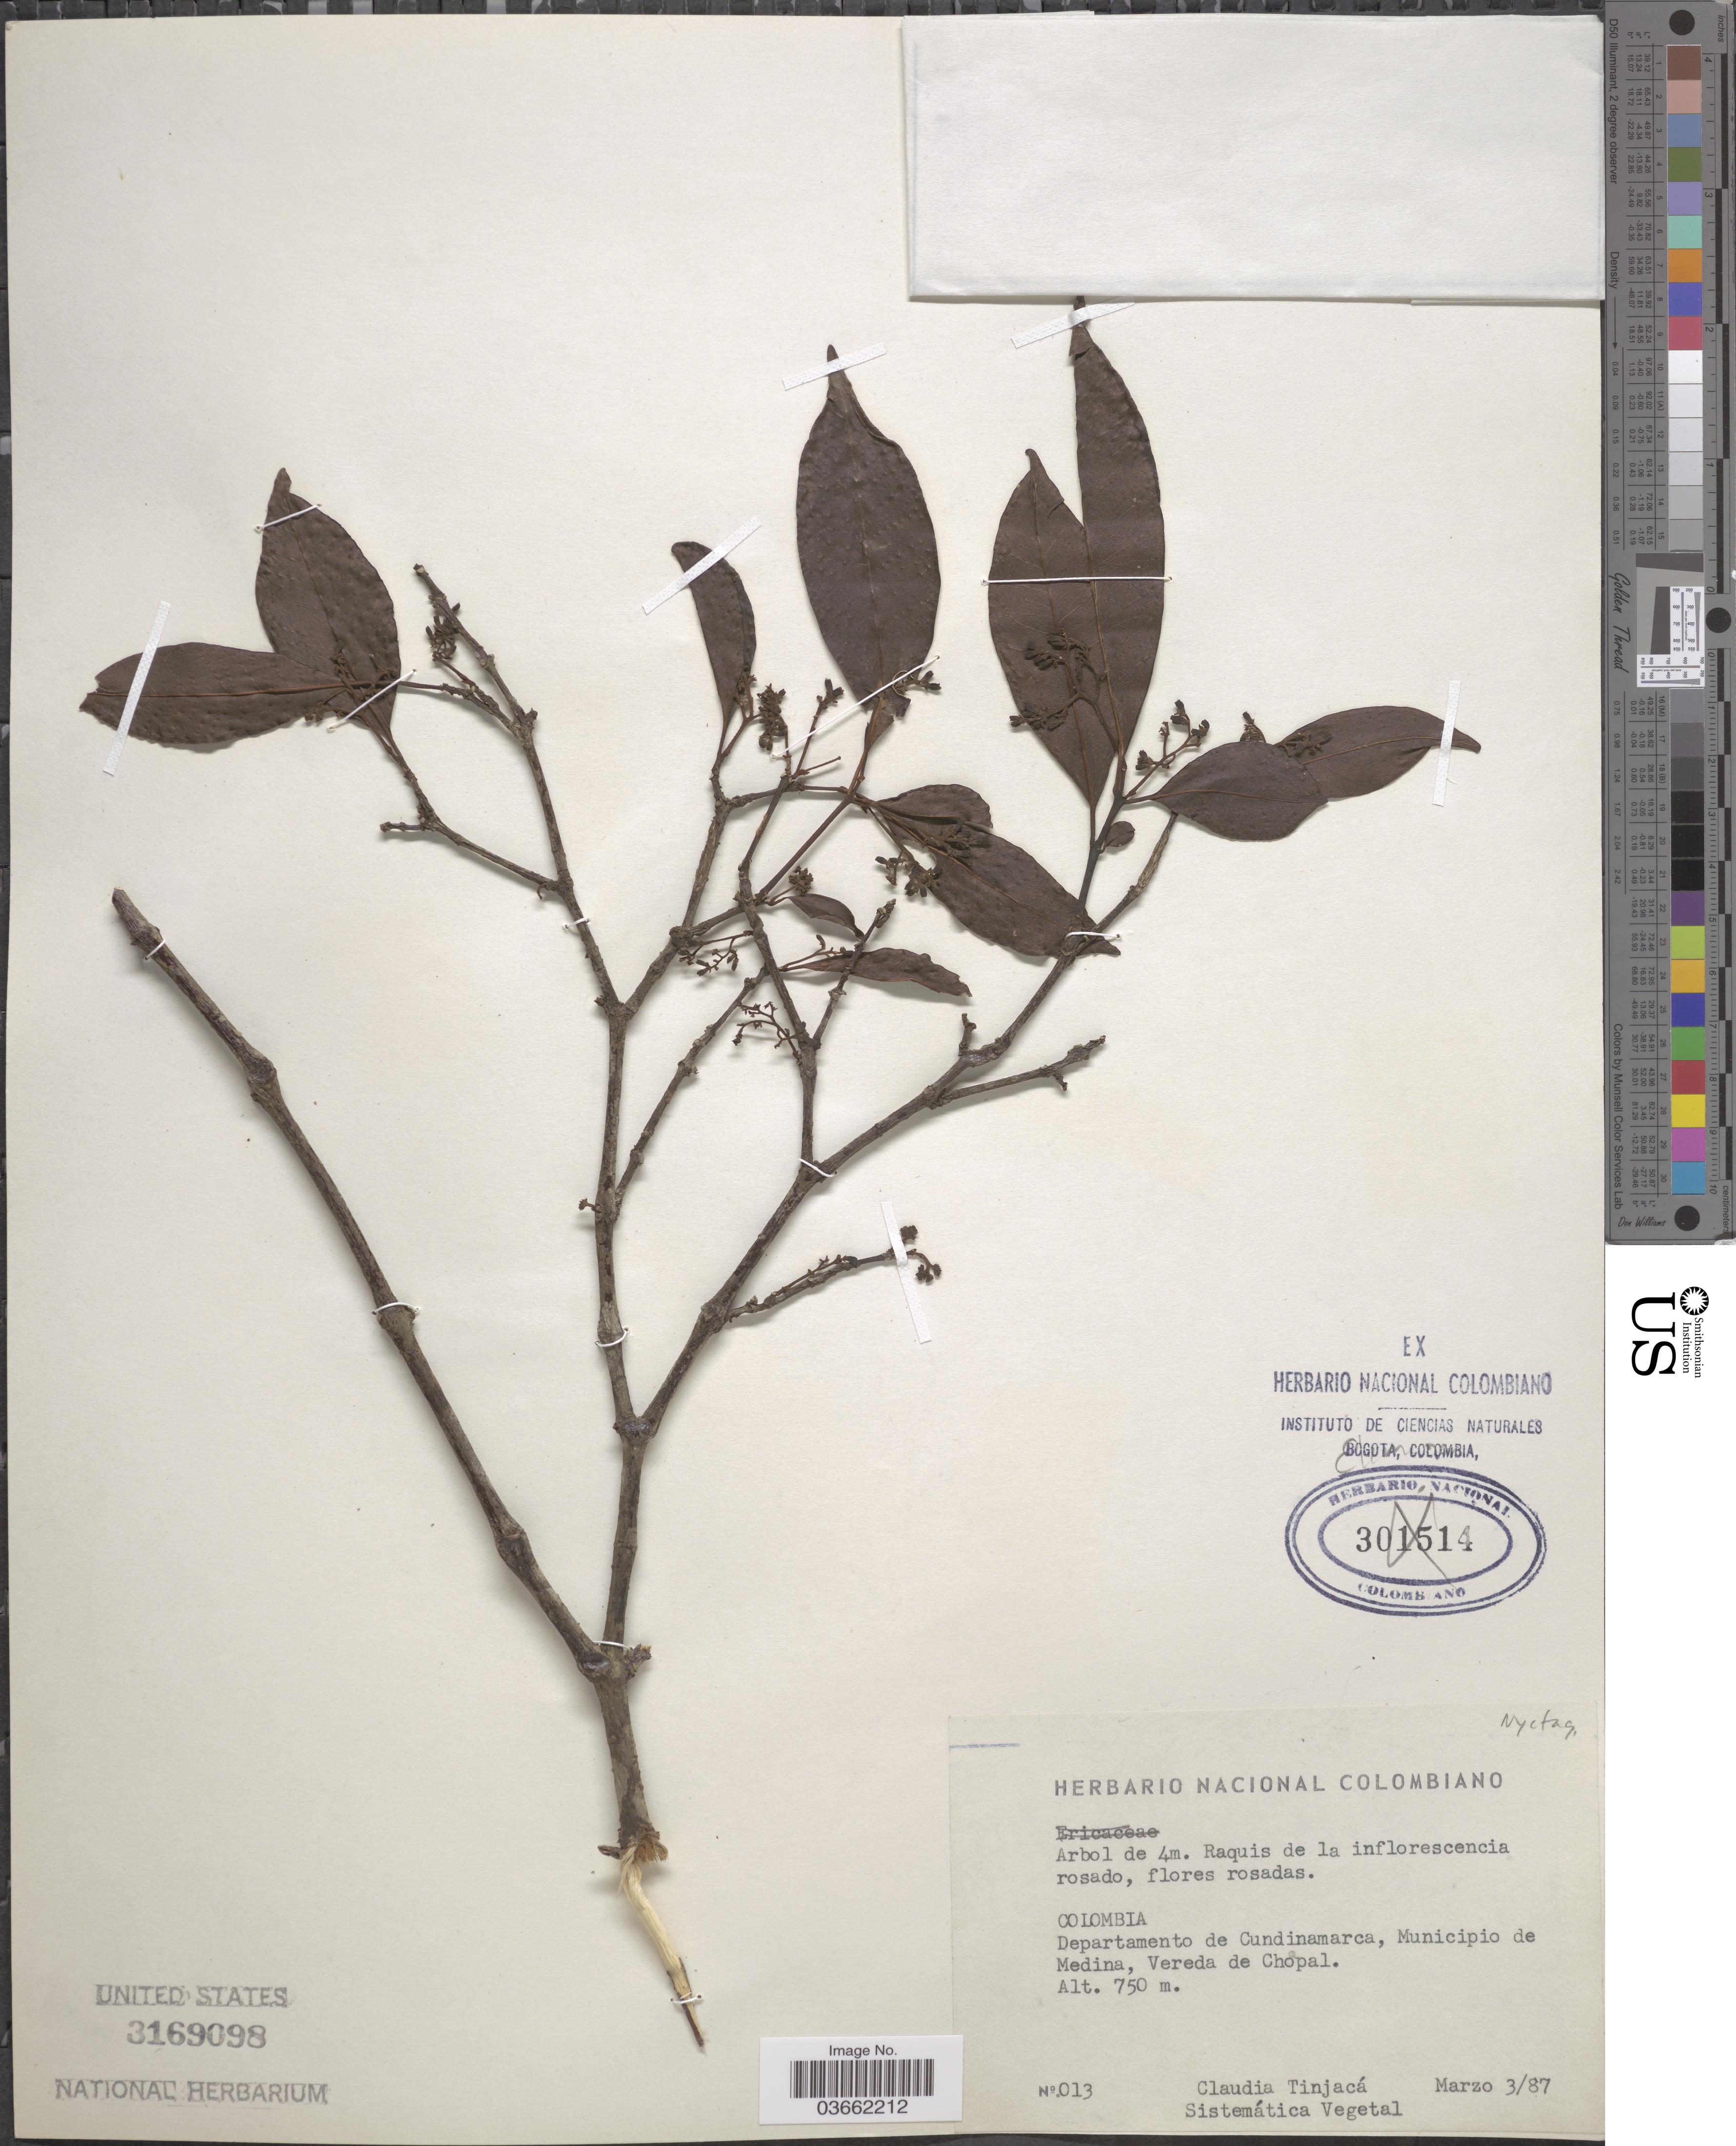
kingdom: Plantae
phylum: Tracheophyta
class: Magnoliopsida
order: Caryophyllales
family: Nyctaginaceae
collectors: C. Tinjacá & Sistemática Vegetal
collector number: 013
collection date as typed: Transcribed d/m/y: 3/3/87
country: Colombia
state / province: Cundinamarca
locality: Departamento de Cundinamarca, Municipio de Medina, Vereda de Choapal.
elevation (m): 750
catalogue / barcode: US 3169098